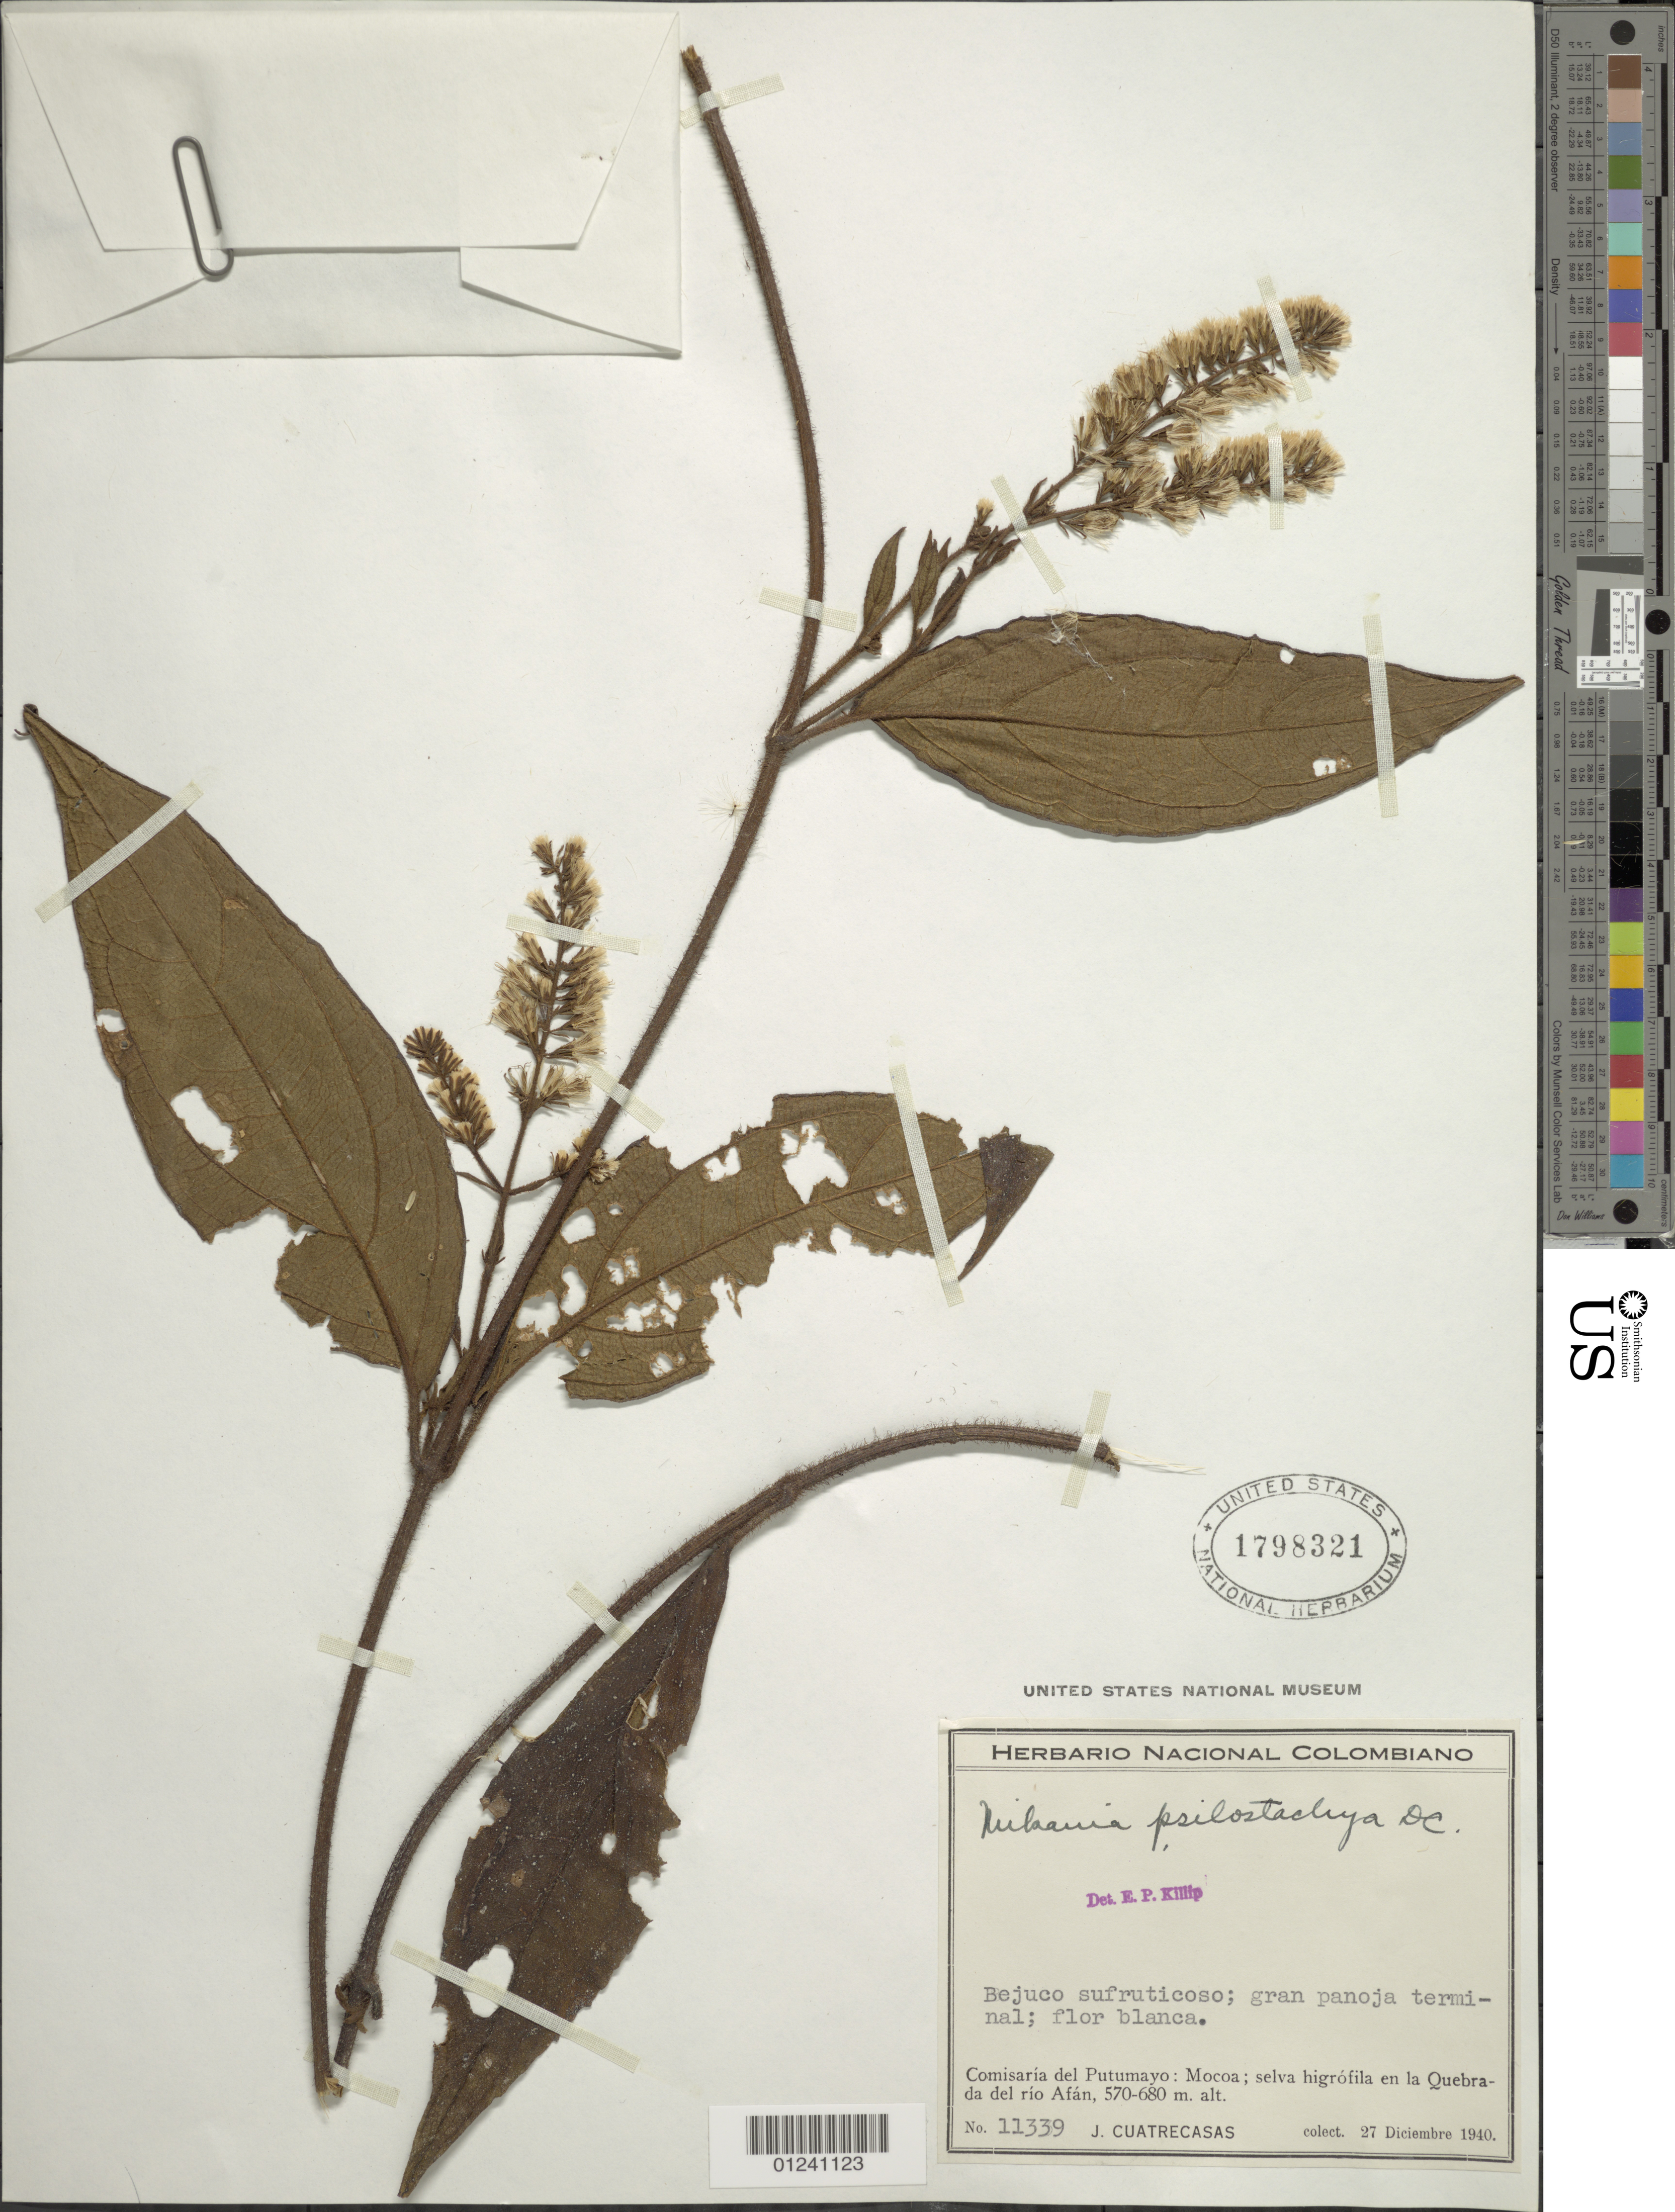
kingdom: Plantae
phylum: Tracheophyta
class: Magnoliopsida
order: Asterales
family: Asteraceae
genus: Mikania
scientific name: Mikania psilostachya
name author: DC.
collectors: J. Cuatrecasas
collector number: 11339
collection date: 1940-12-27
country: Colombia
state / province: Putumayo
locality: Mocoa; selva higrofila en la Quebrada del rio Afen.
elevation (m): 570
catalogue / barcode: US 1798321